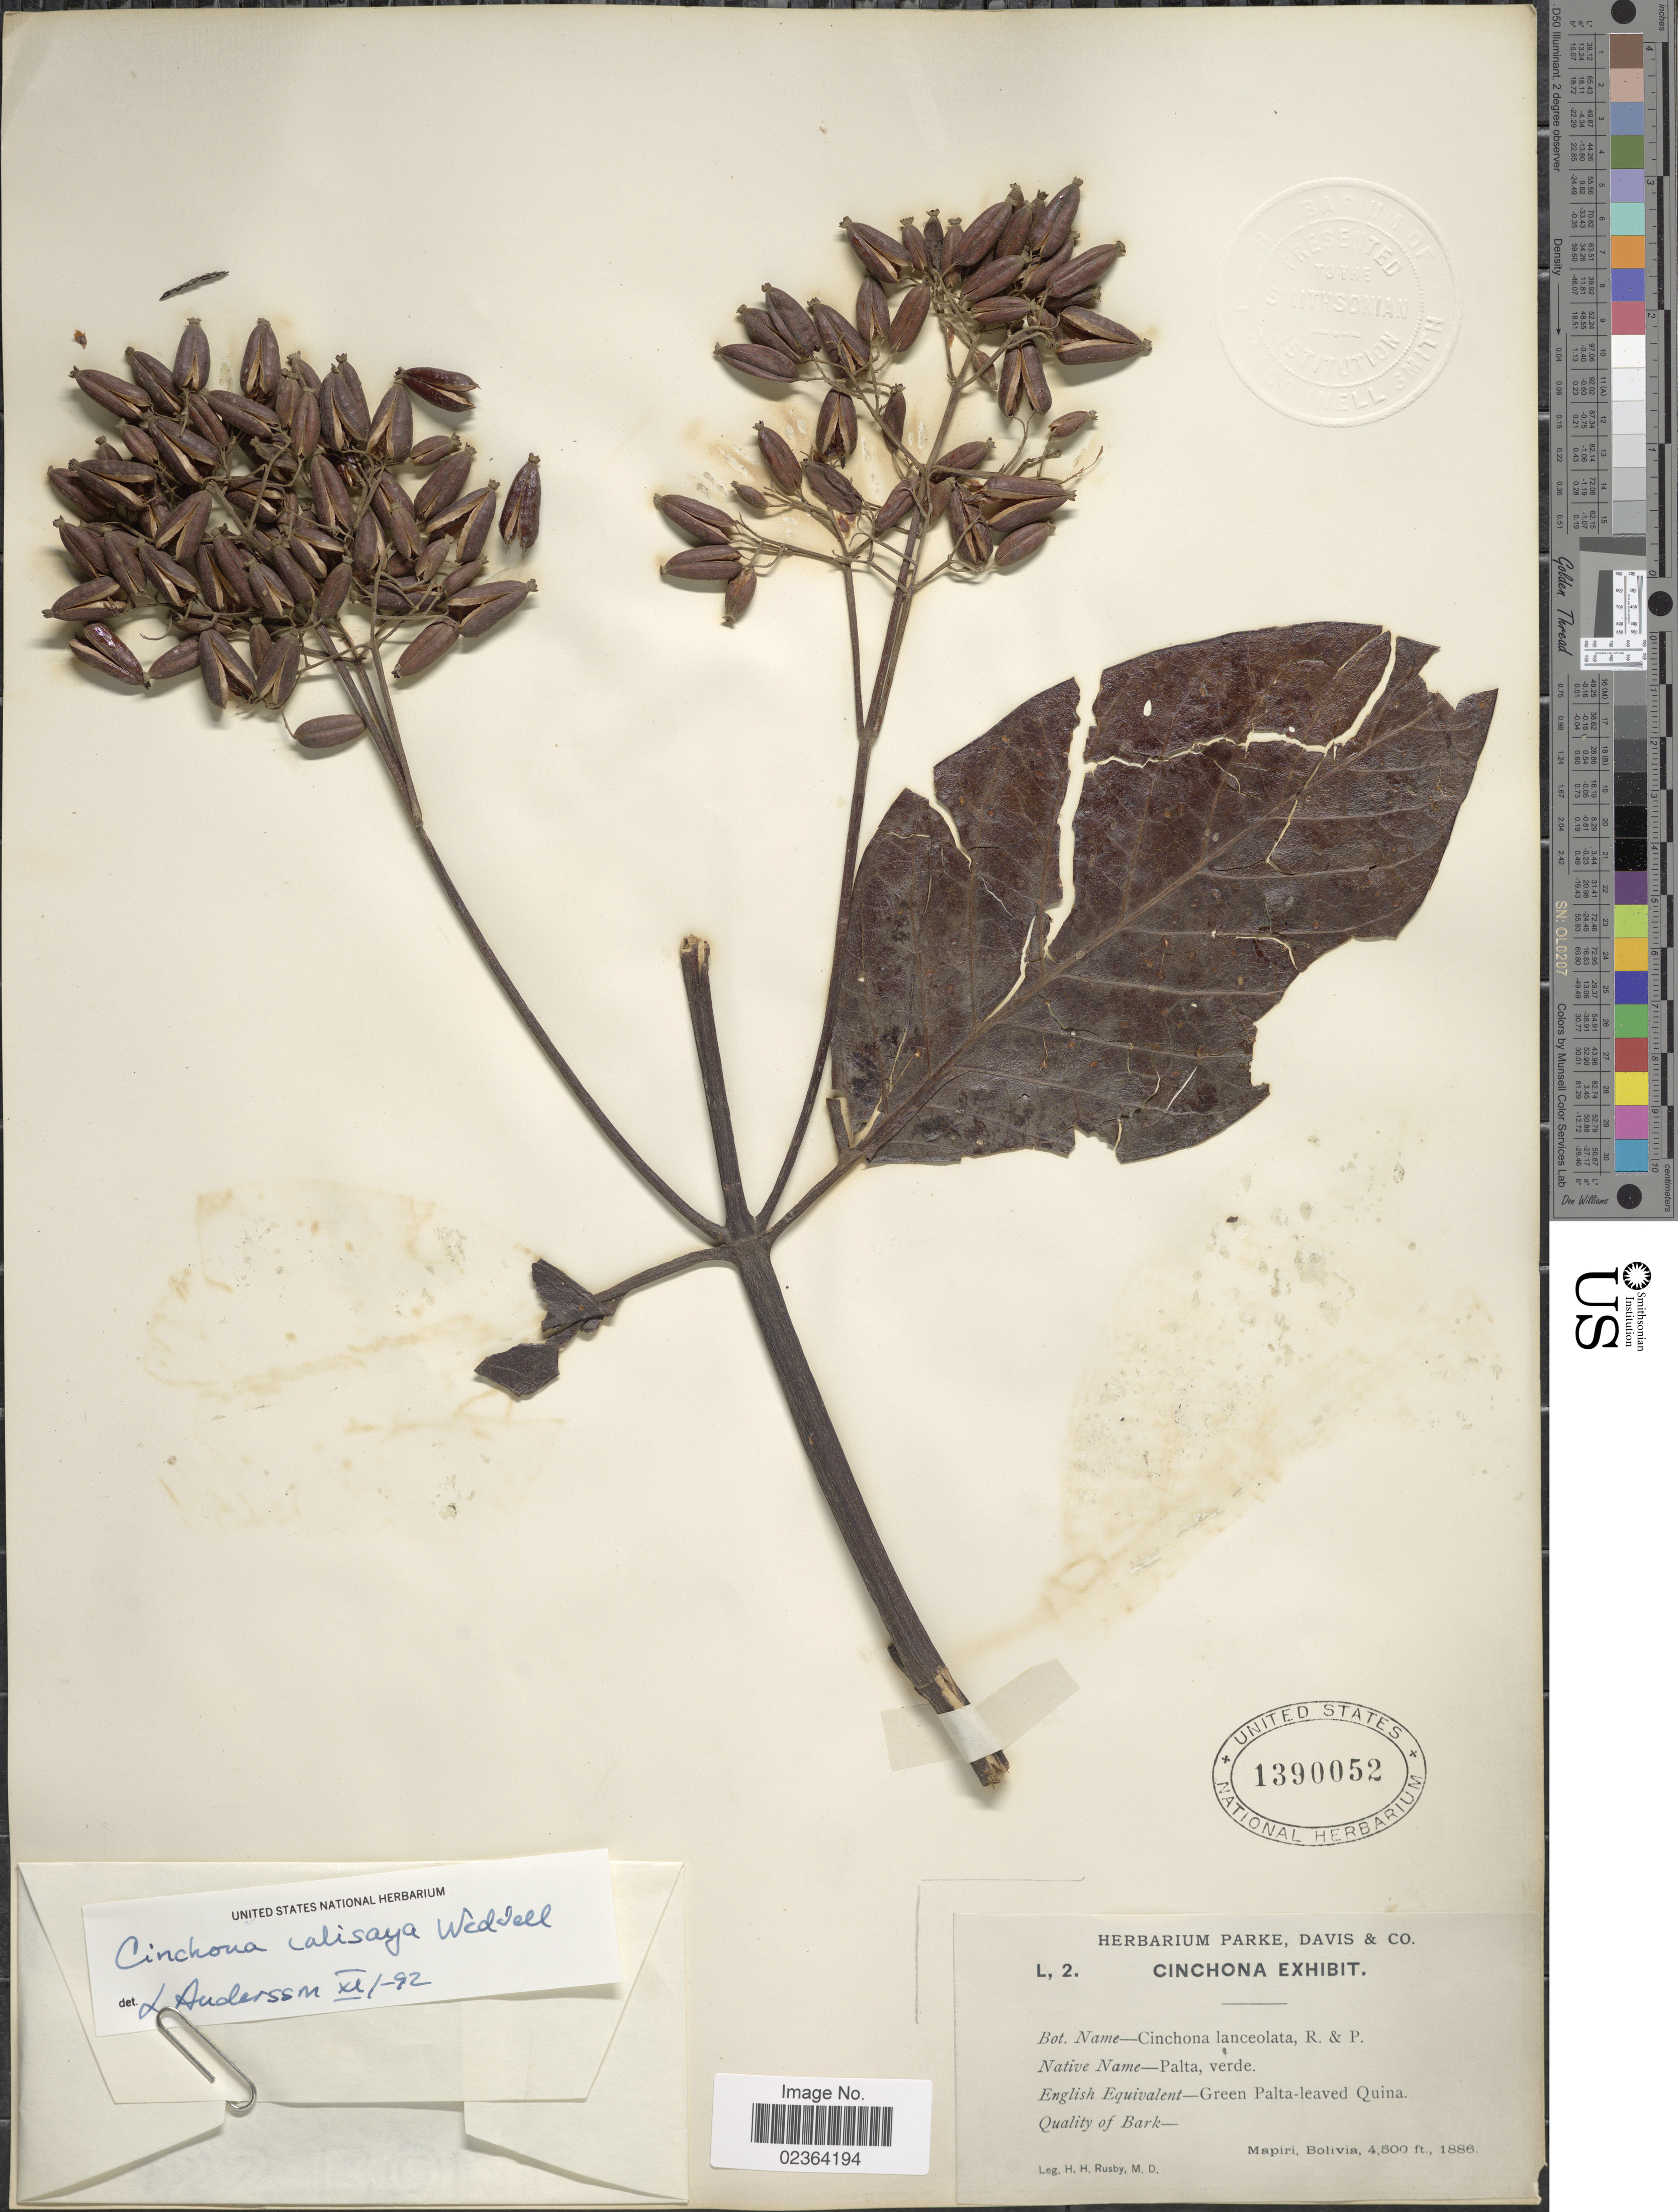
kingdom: Plantae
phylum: Tracheophyta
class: Magnoliopsida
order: Gentianales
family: Rubiaceae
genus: Cinchona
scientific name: Cinchona calisaya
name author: Wedd.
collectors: H. H. Rusby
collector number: L, 4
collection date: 1886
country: Bolivia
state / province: La Páz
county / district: Larecaja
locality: Mapiri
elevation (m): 1372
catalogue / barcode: US 1390052